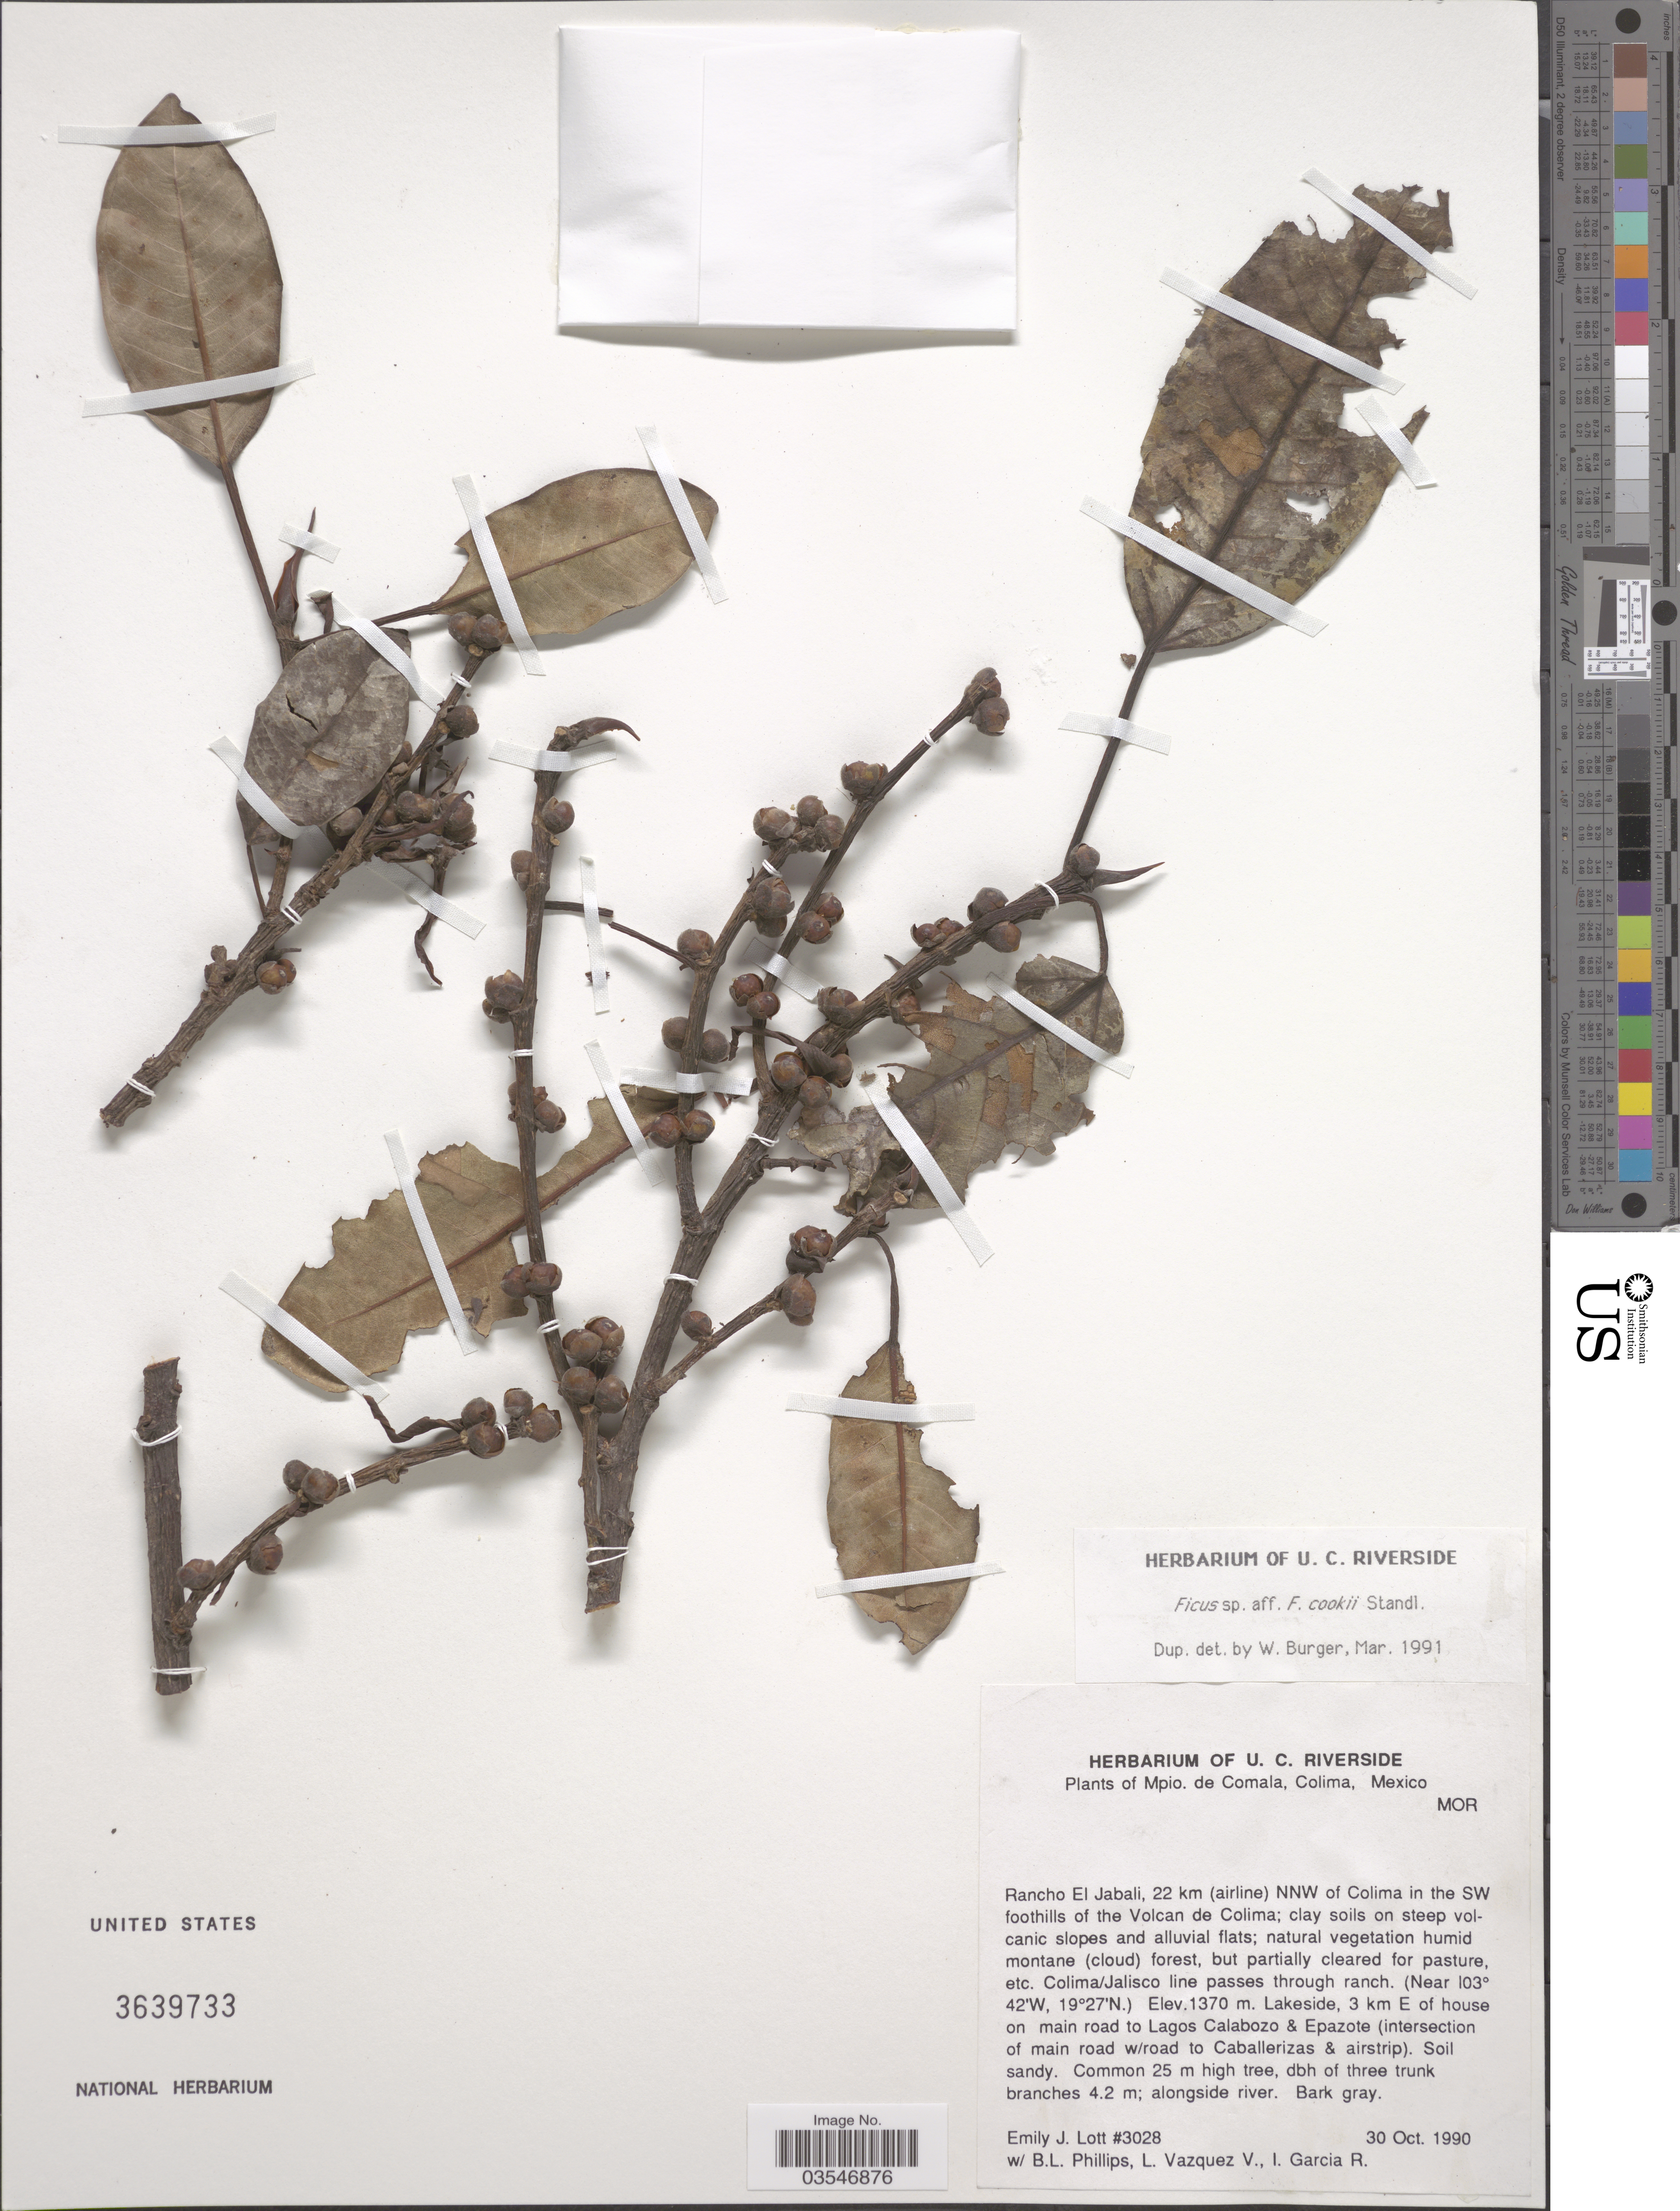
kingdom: Plantae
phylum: Tracheophyta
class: Magnoliopsida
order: Rosales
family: Moraceae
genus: Ficus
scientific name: Ficus cookii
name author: Standl.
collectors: E. J. Lott, B. L. Phillips, L. Vazquez V. & I. Garcia R.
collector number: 3028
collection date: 1990-10-30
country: Mexico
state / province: Colima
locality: Mpio. de Comala. Rancho El Jabali, 22 km (airline) NNW of Colima in the SW foothills of the Volcan de Colima. 3 km E of house on main road to Lagos Calabozo & Epazote (intersection of main road w/ road to Caballerizas & airstrip).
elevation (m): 1370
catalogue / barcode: US 3639733